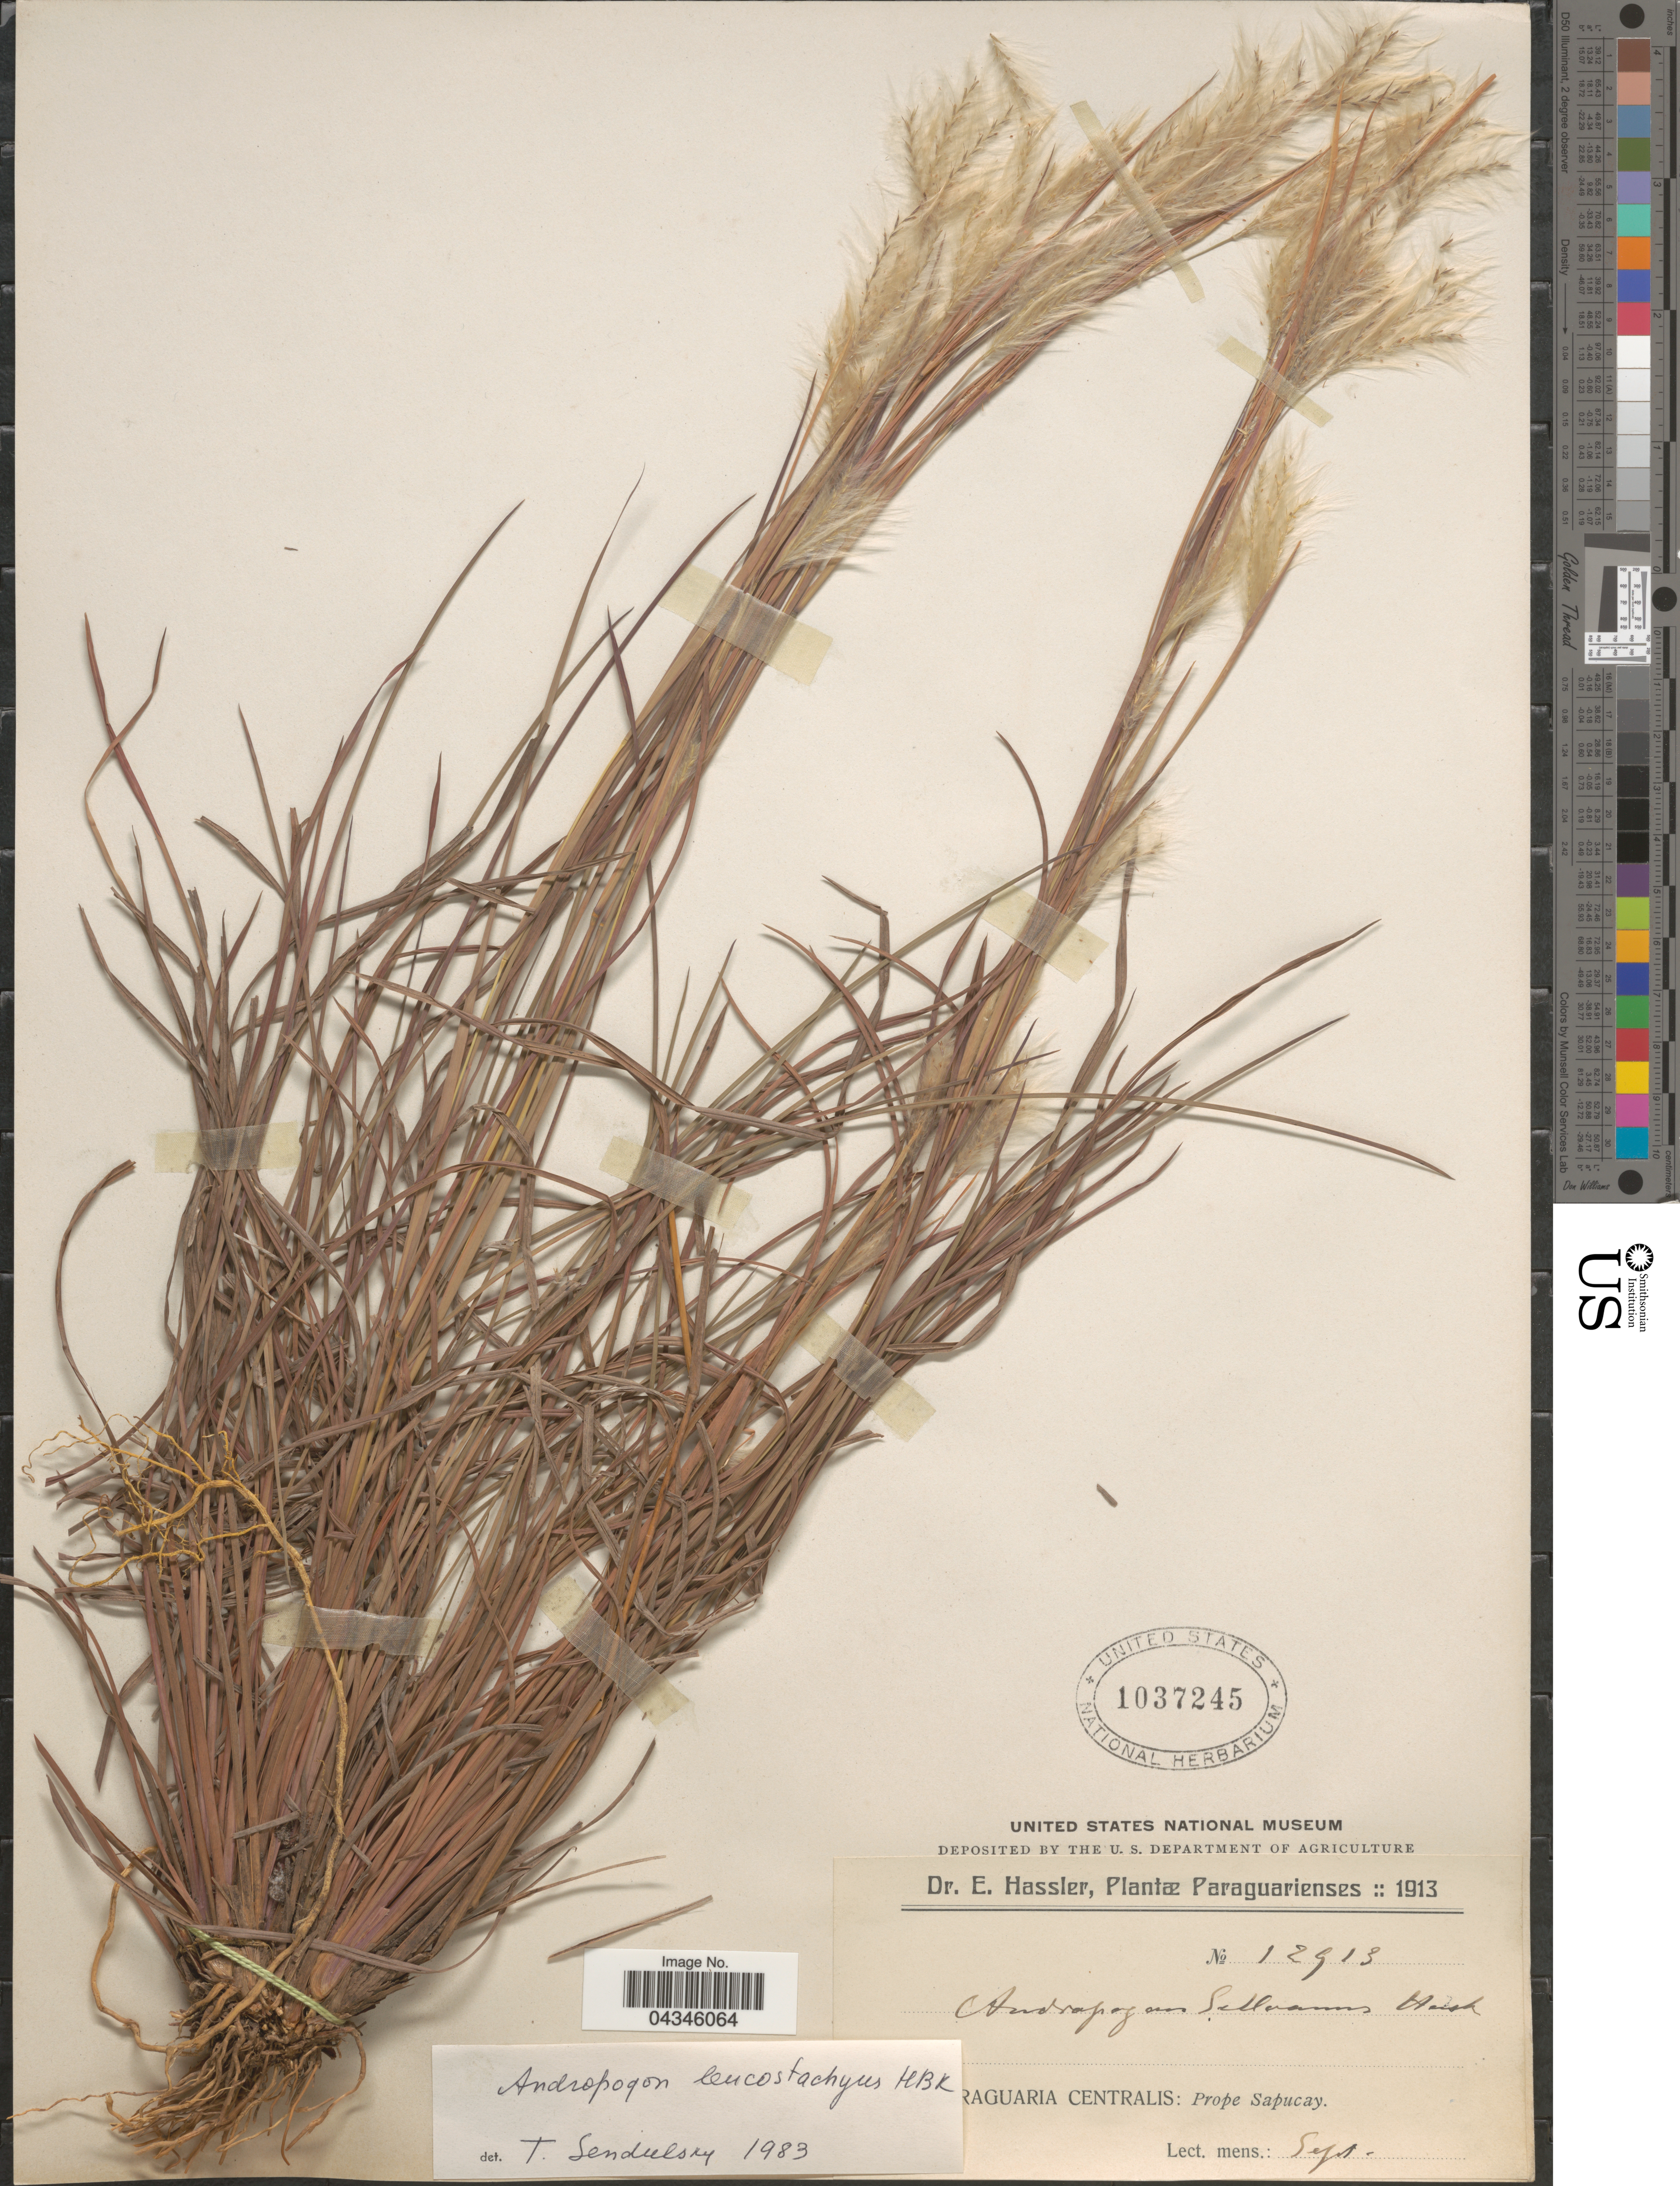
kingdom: Plantae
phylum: Tracheophyta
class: Liliopsida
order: Poales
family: Poaceae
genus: Andropogon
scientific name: Andropogon leucostachyus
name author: Kunth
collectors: E. Hassler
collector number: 12913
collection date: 1913-09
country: Paraguay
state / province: Central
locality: Prope Sapucay.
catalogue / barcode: US 1037245